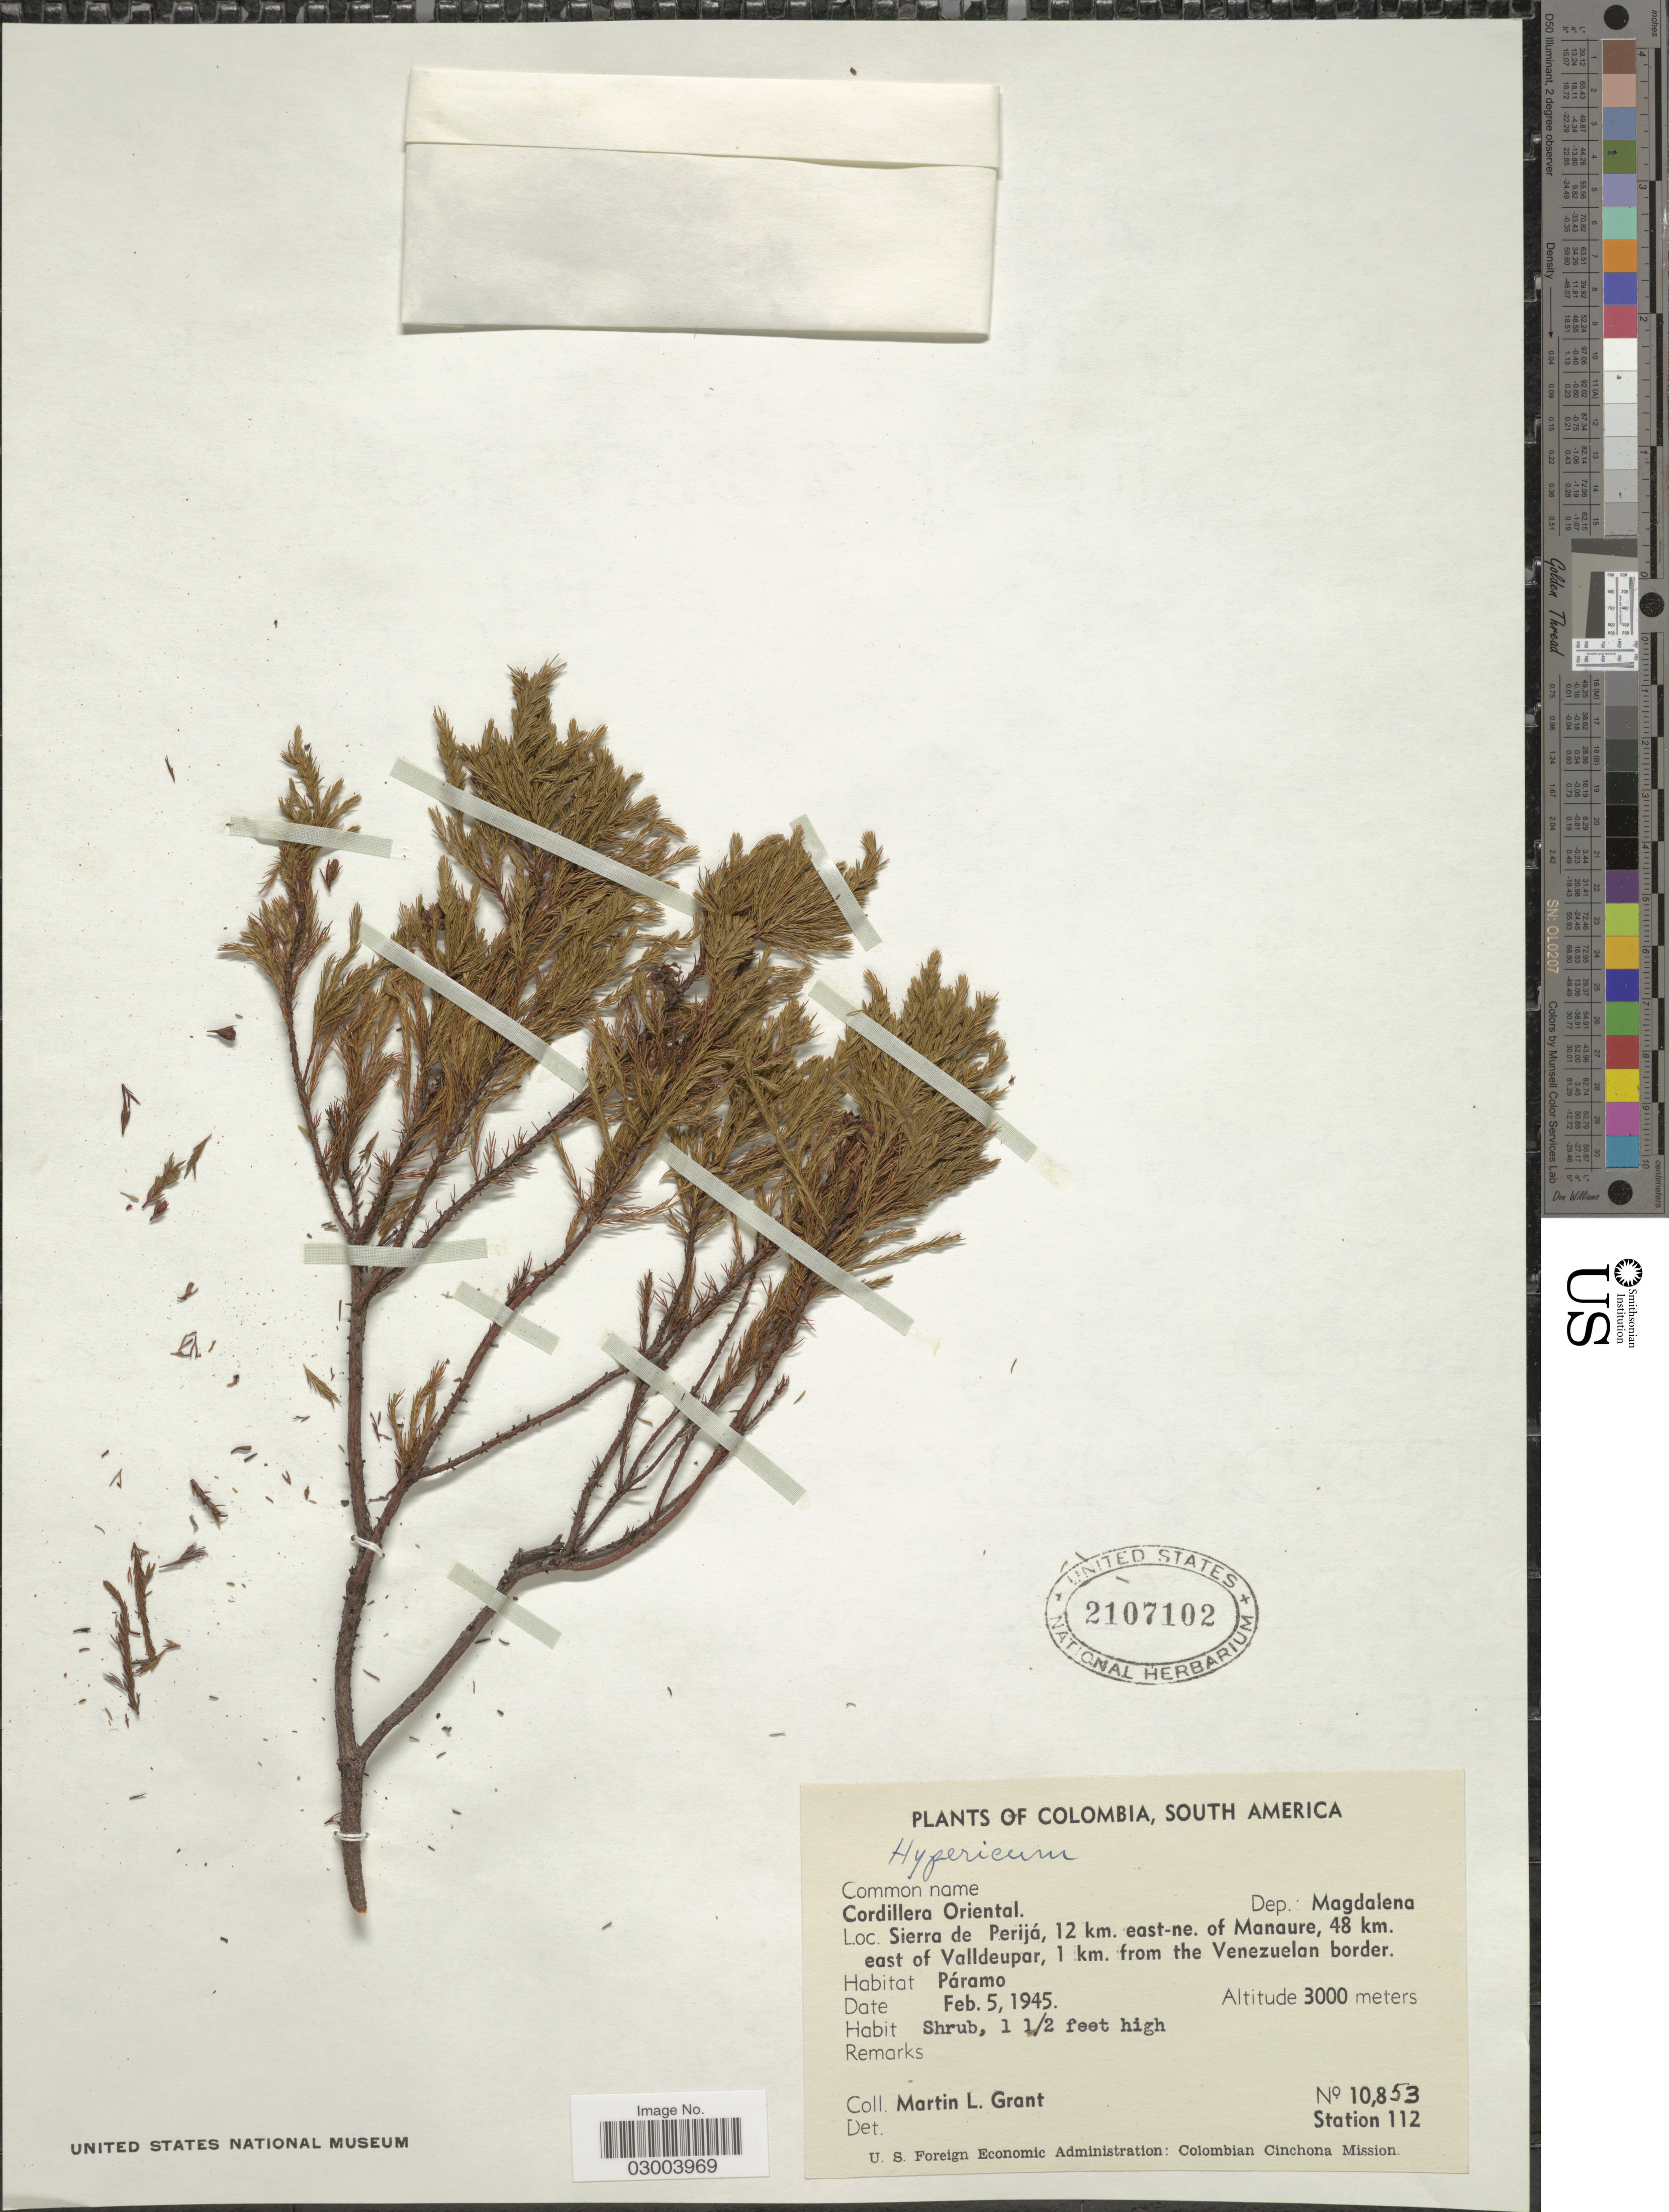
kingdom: Plantae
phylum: Tracheophyta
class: Magnoliopsida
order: Malpighiales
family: Hypericaceae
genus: Hypericum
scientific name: Hypericum sp.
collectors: M. L. Grant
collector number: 10853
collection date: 1945-02-05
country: Colombia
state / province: Magdalena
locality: Cordillera Oriental, Dep. Magdalena, Sierra de Perijá, 12 km. east-ne. of Manaure, 48 km. east of Valldeupar, 1 km. from the Venezuelan border, Station 112.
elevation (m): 3000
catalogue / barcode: US 2107102